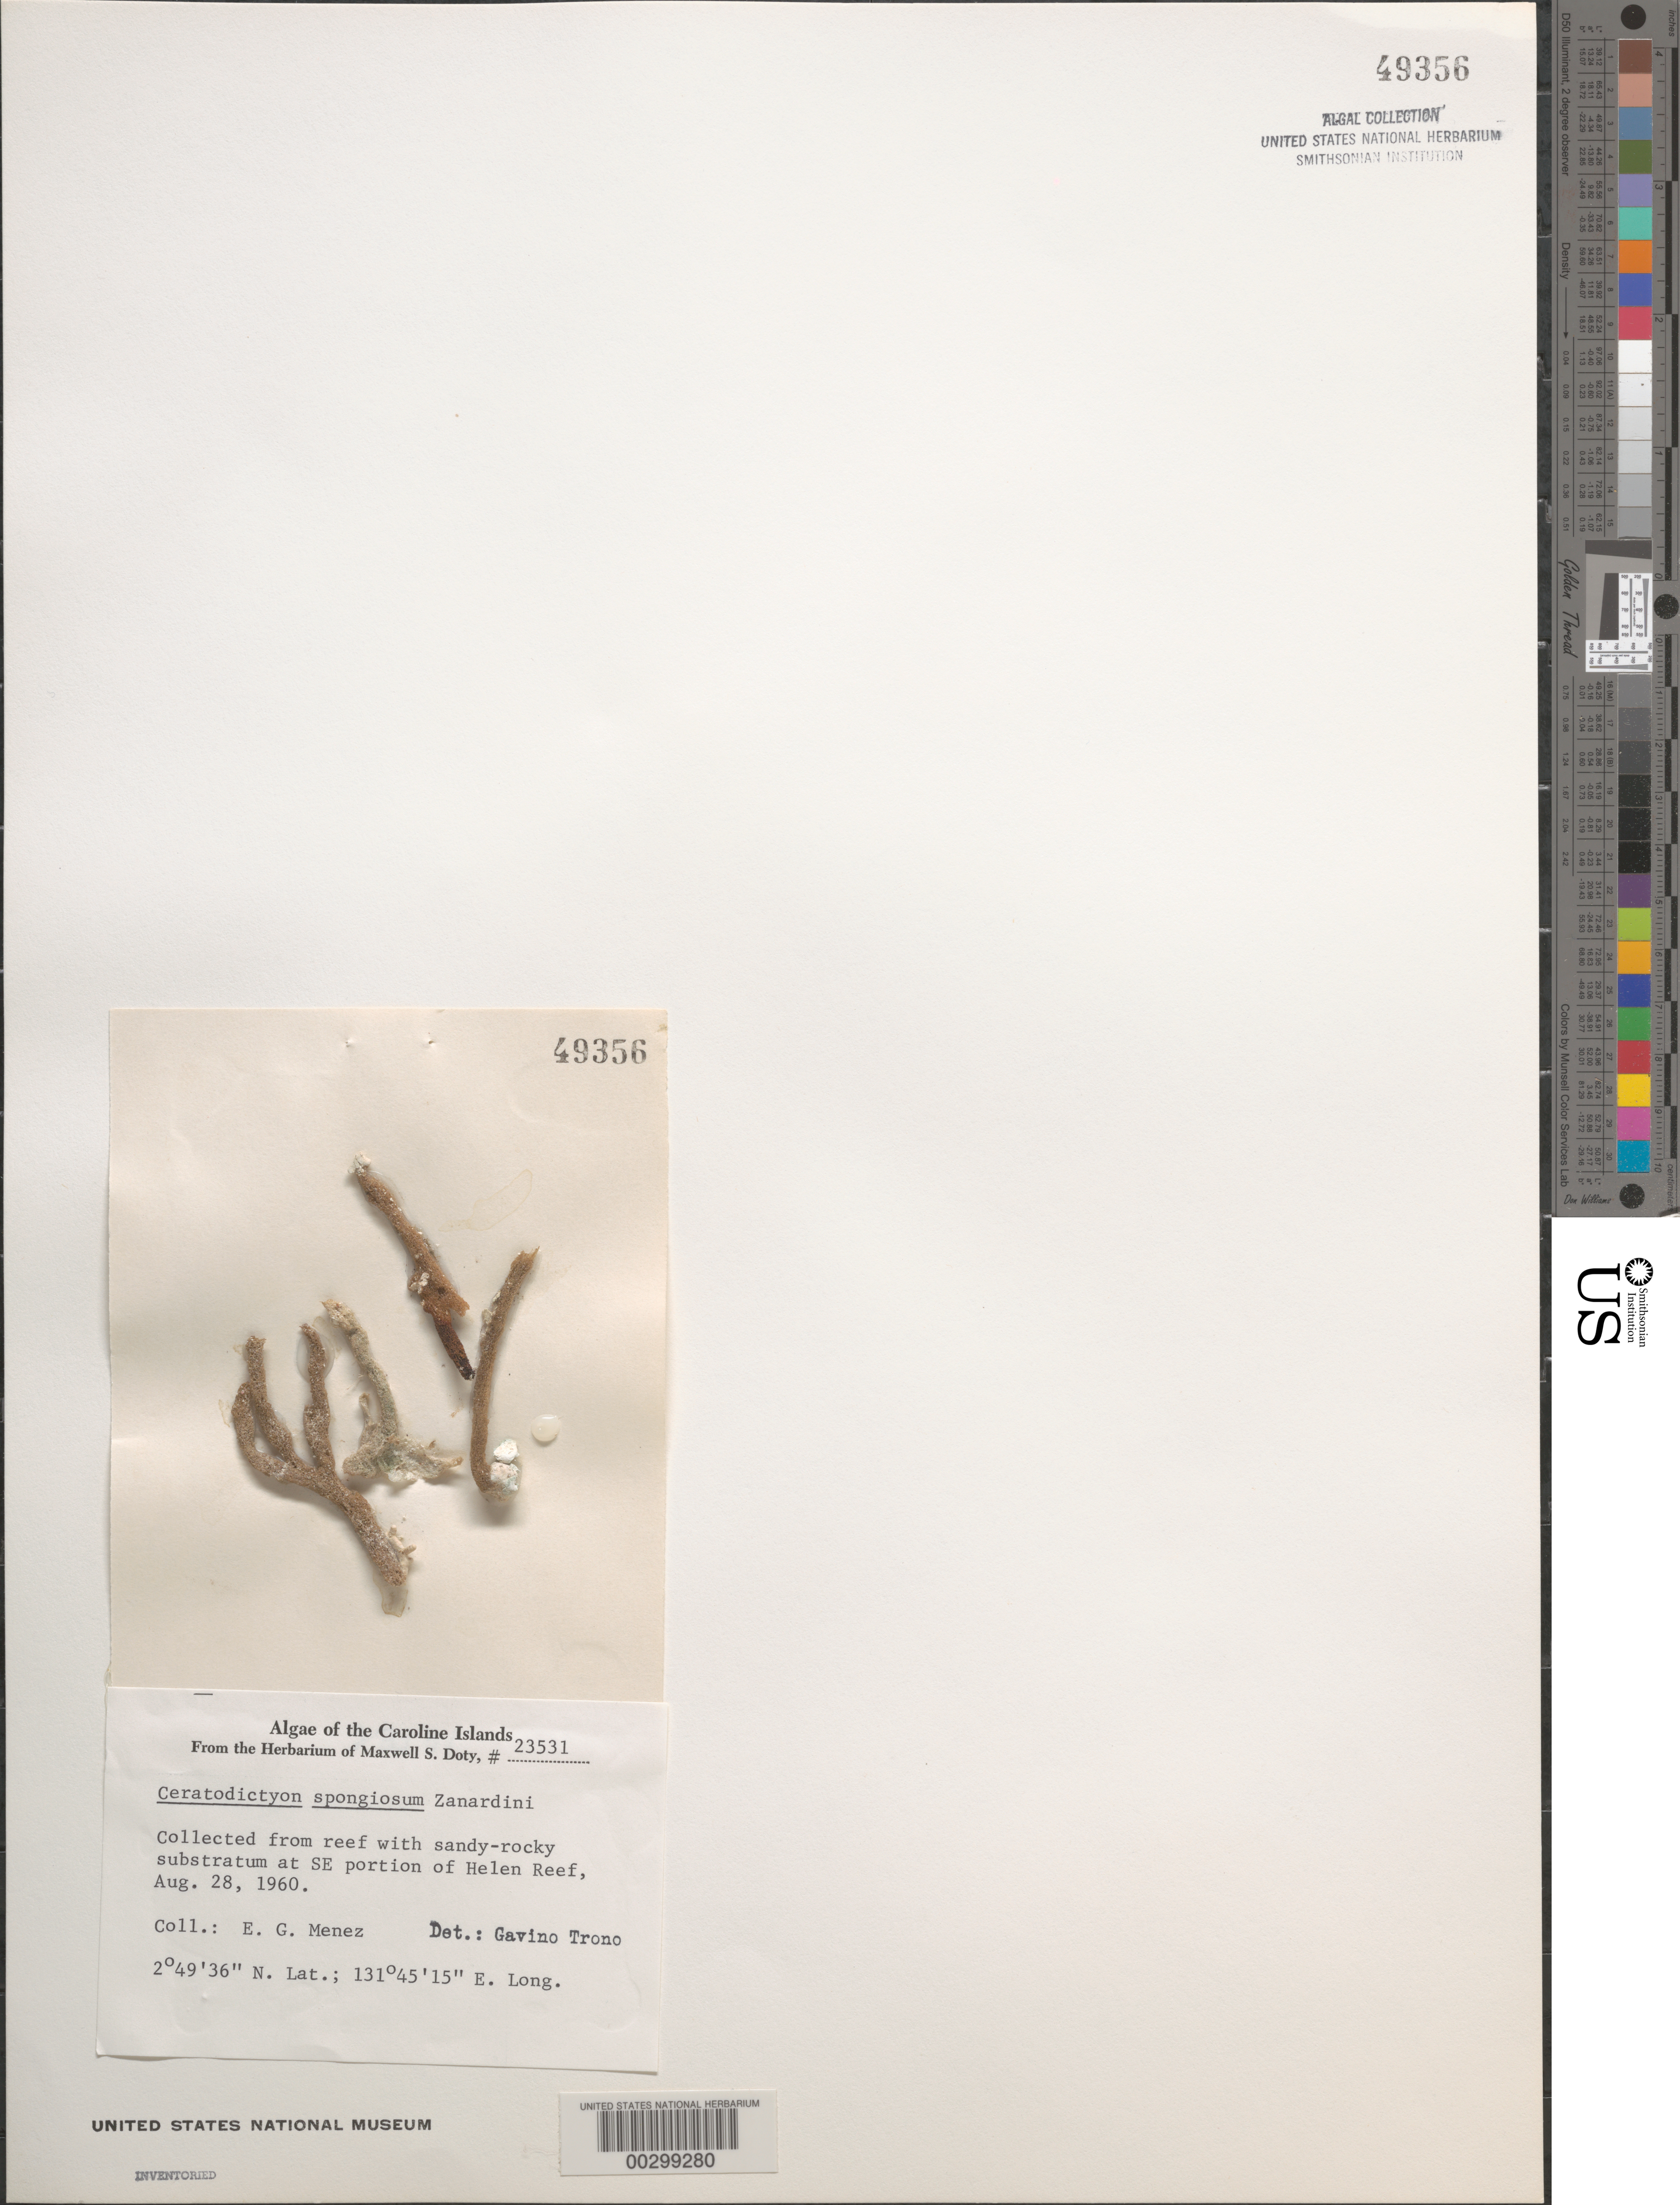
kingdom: Plantae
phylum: Rhodophyta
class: Florideophyceae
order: Rhodymeniales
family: Lomentariaceae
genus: Ceratodictyon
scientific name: Ceratodictyon spongiosum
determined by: Trono, Gavino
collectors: Meñez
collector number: MSD 23531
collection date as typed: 28 Aug 1960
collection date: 1960-08-28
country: Palau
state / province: Belau Outliers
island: Helen Atoll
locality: Helen Reef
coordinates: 2 49' 36" N, 131 45' 15" E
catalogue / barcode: US 49356